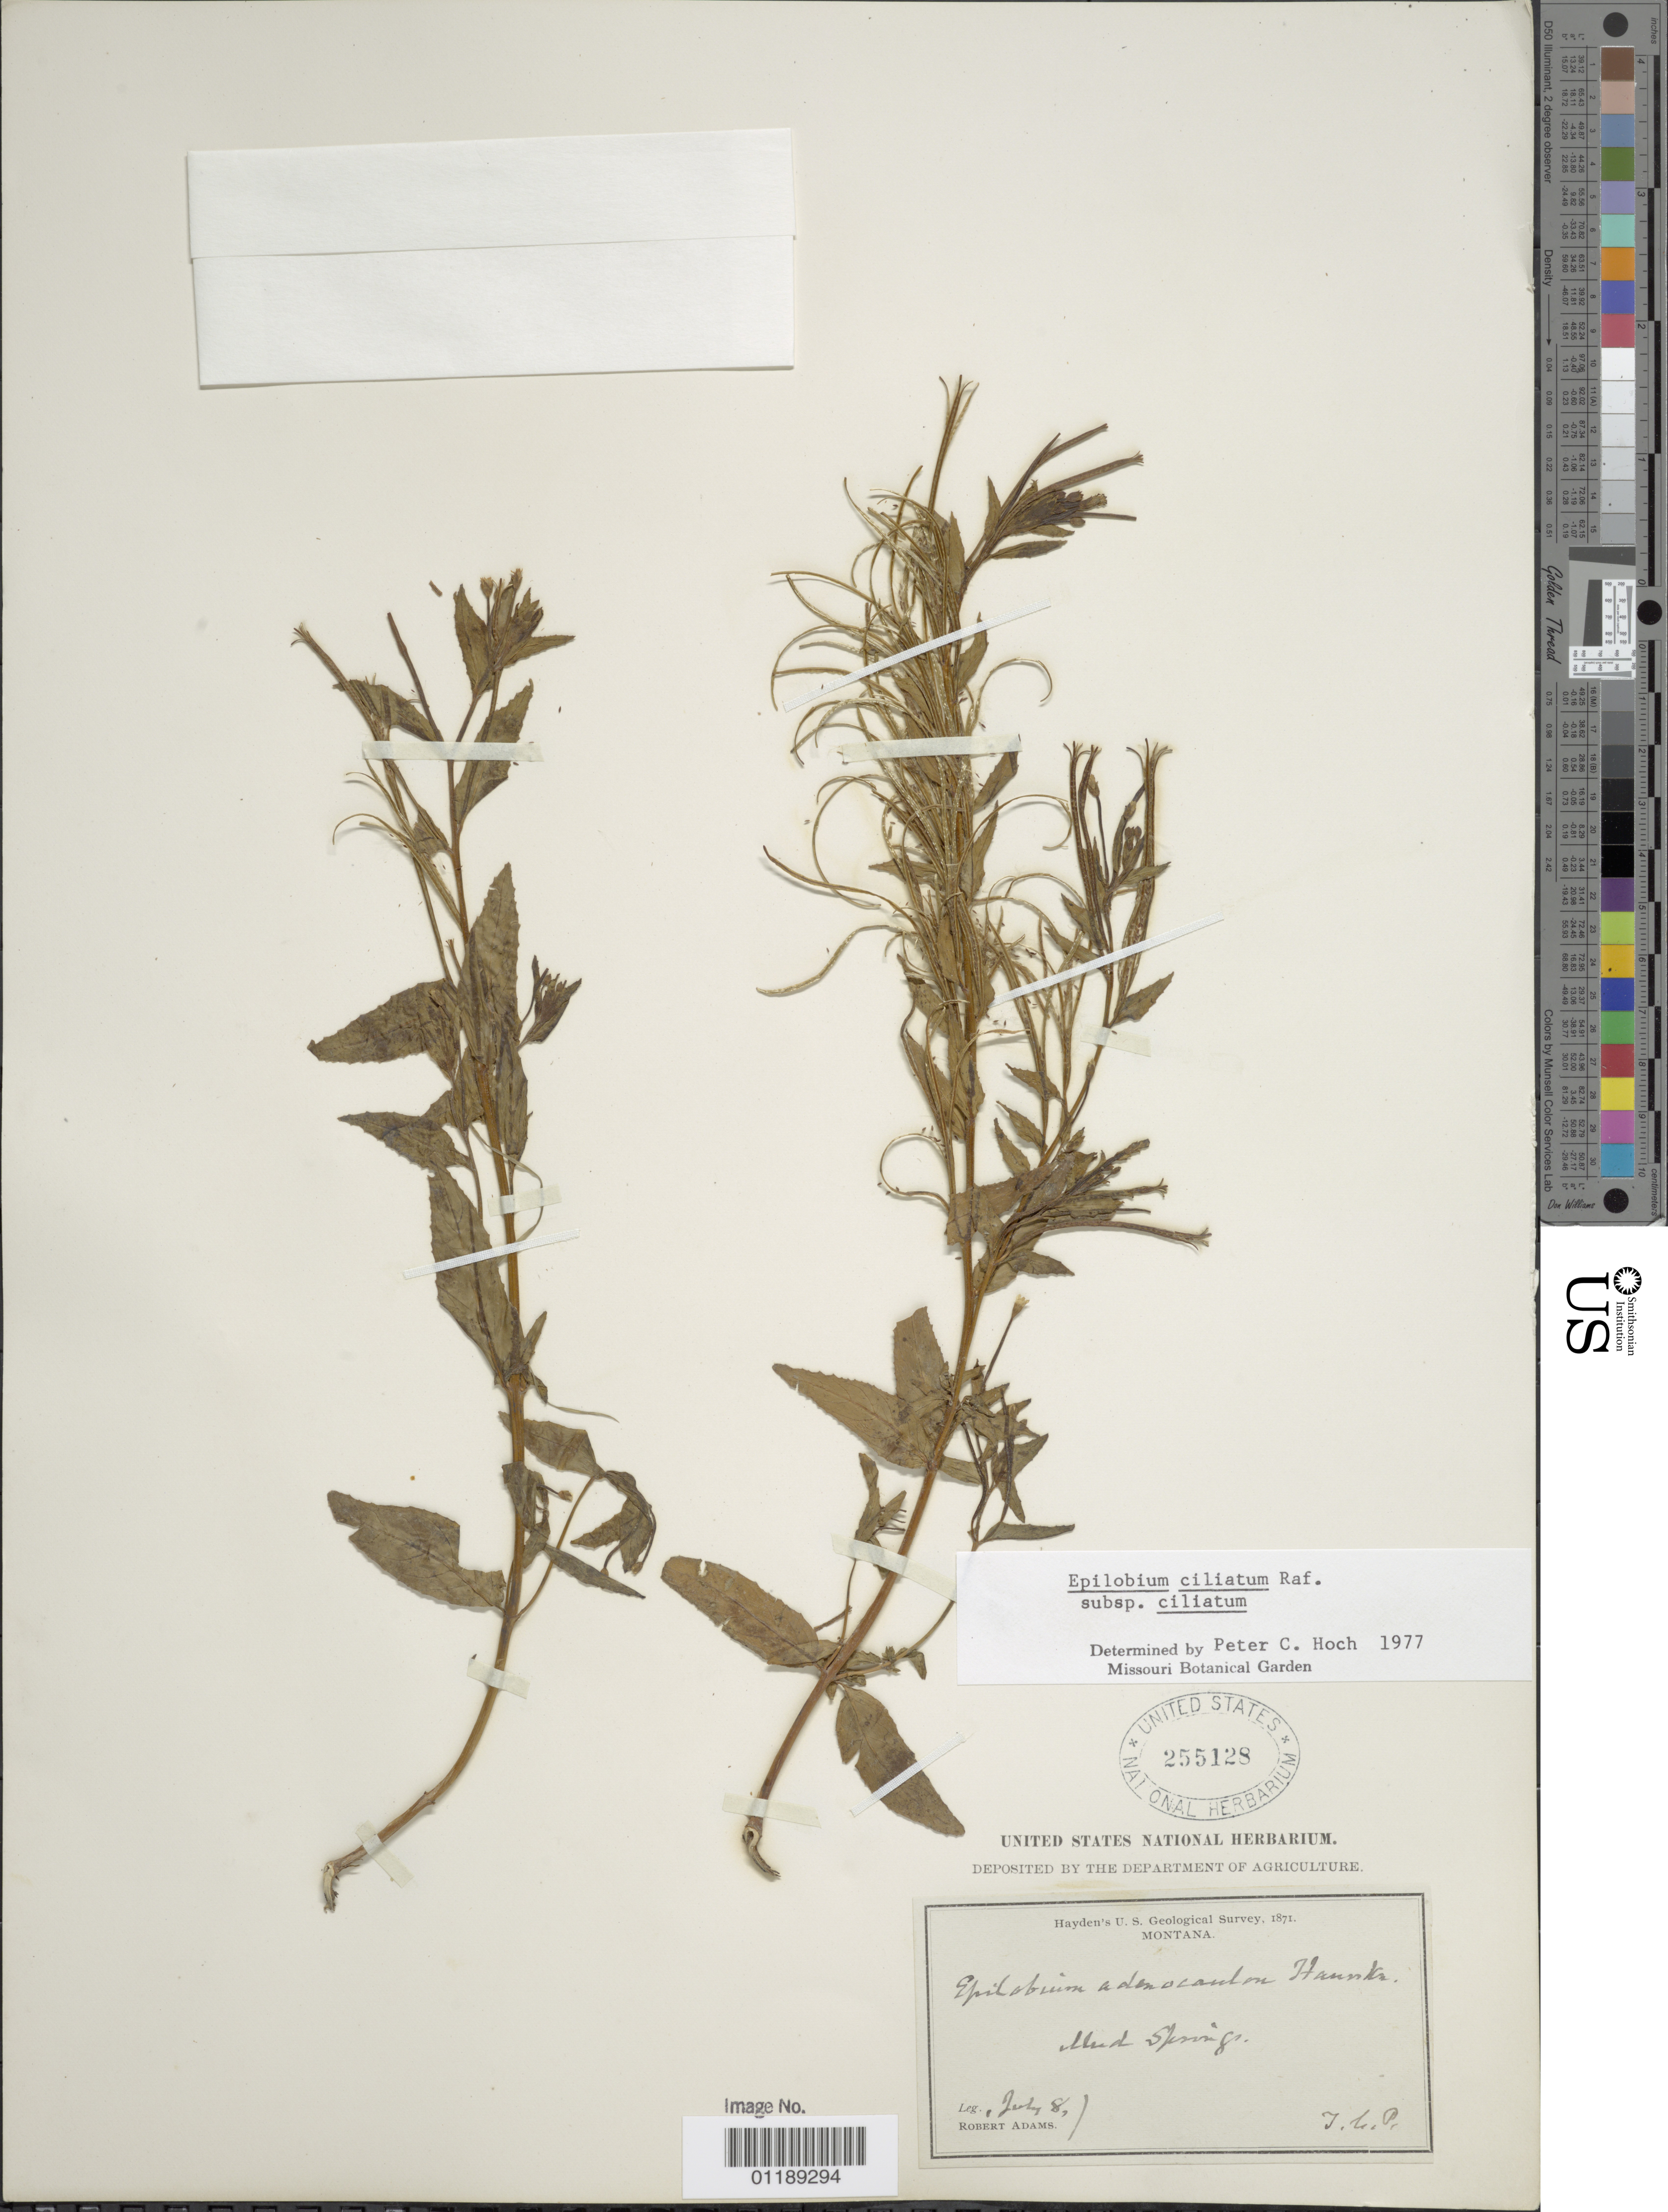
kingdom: Plantae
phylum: Tracheophyta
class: Magnoliopsida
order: Myrtales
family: Onagraceae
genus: Epilobium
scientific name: Epilobium ciliatum subsp. ciliatum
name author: Raf.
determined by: Hoch, P. C.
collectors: R. Adams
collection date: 1871-07-18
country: United States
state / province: Montana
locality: Mud Springs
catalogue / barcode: US 255128